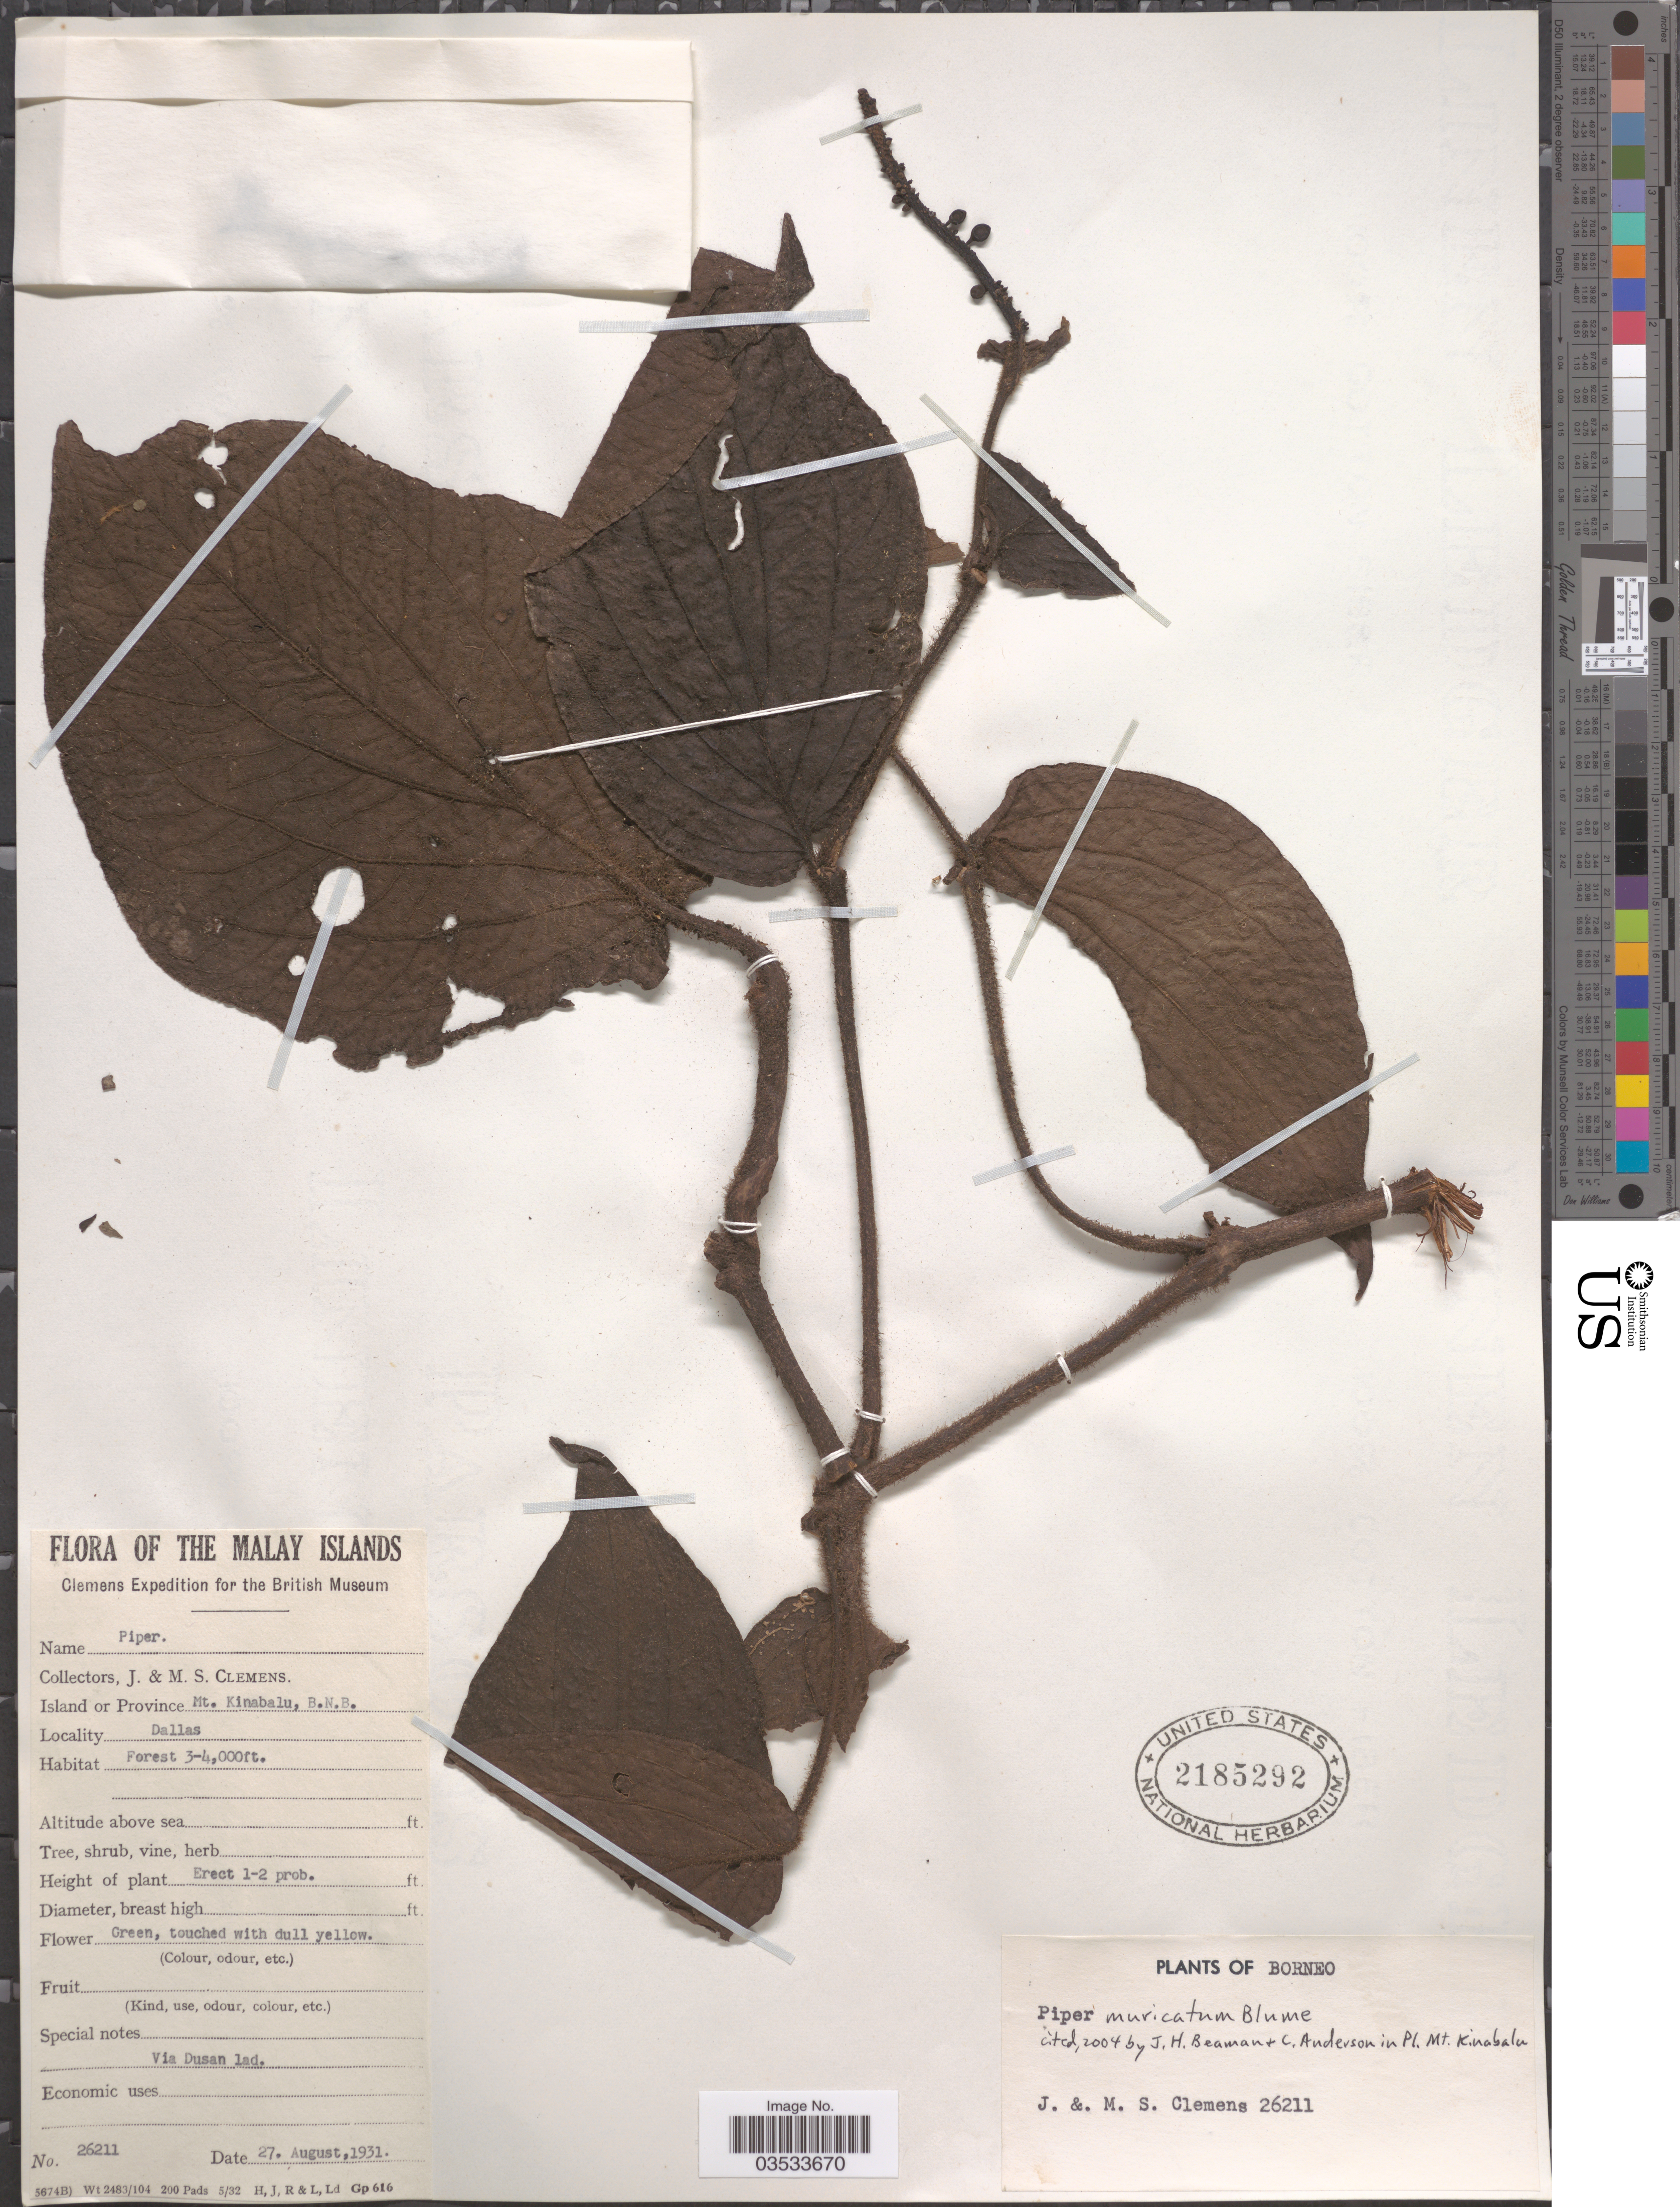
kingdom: Plantae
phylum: Tracheophyta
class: Magnoliopsida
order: Piperales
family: Piperaceae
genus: Piper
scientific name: Piper muricatum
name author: Blume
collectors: J. Clemens & M. S. Clemens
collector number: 26211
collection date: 1931-08-27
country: Malaysia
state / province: Sabah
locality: Borneo. Malay Islands. Island or Province Mt. Kinabalu, B.N.B. Dallas.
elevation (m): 914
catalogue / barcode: US 2185292